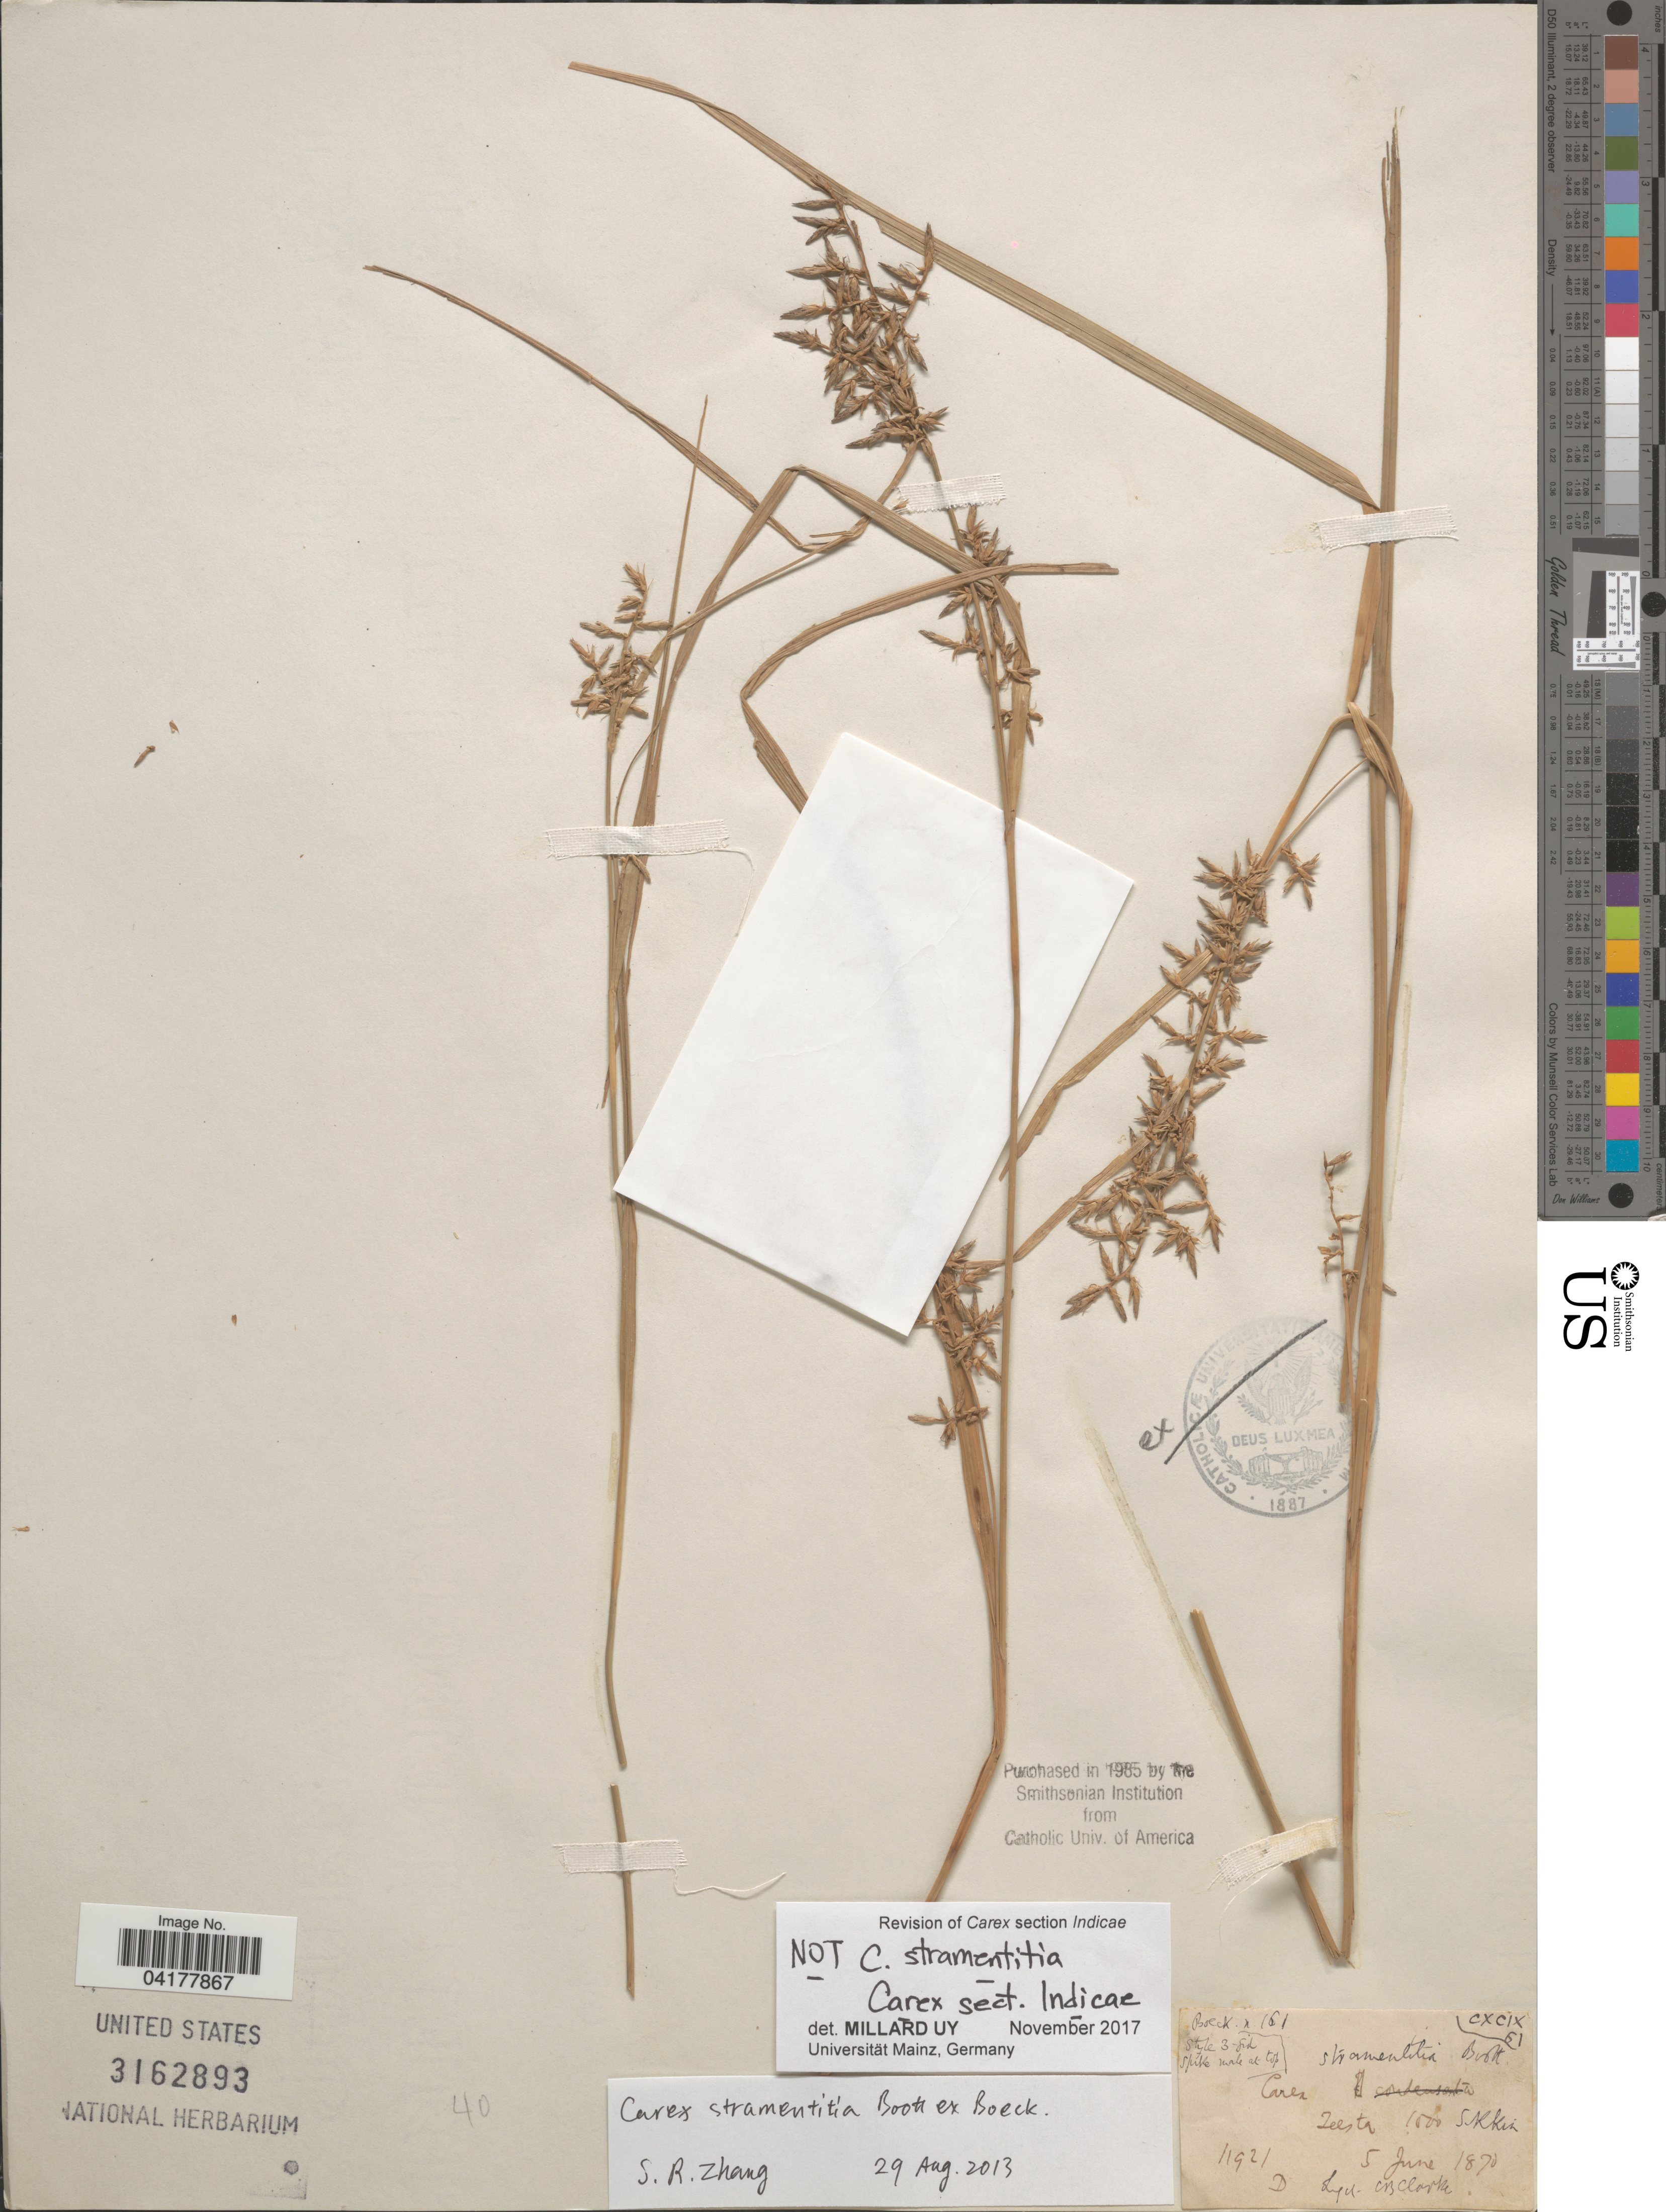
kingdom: Plantae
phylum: Tracheophyta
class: Liliopsida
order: Poales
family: Cyperaceae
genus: Carex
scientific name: Carex sp.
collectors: C. B. Clarke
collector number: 11921D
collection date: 1870-06-05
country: India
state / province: West Bengal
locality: Teesta.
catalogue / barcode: US 3162893